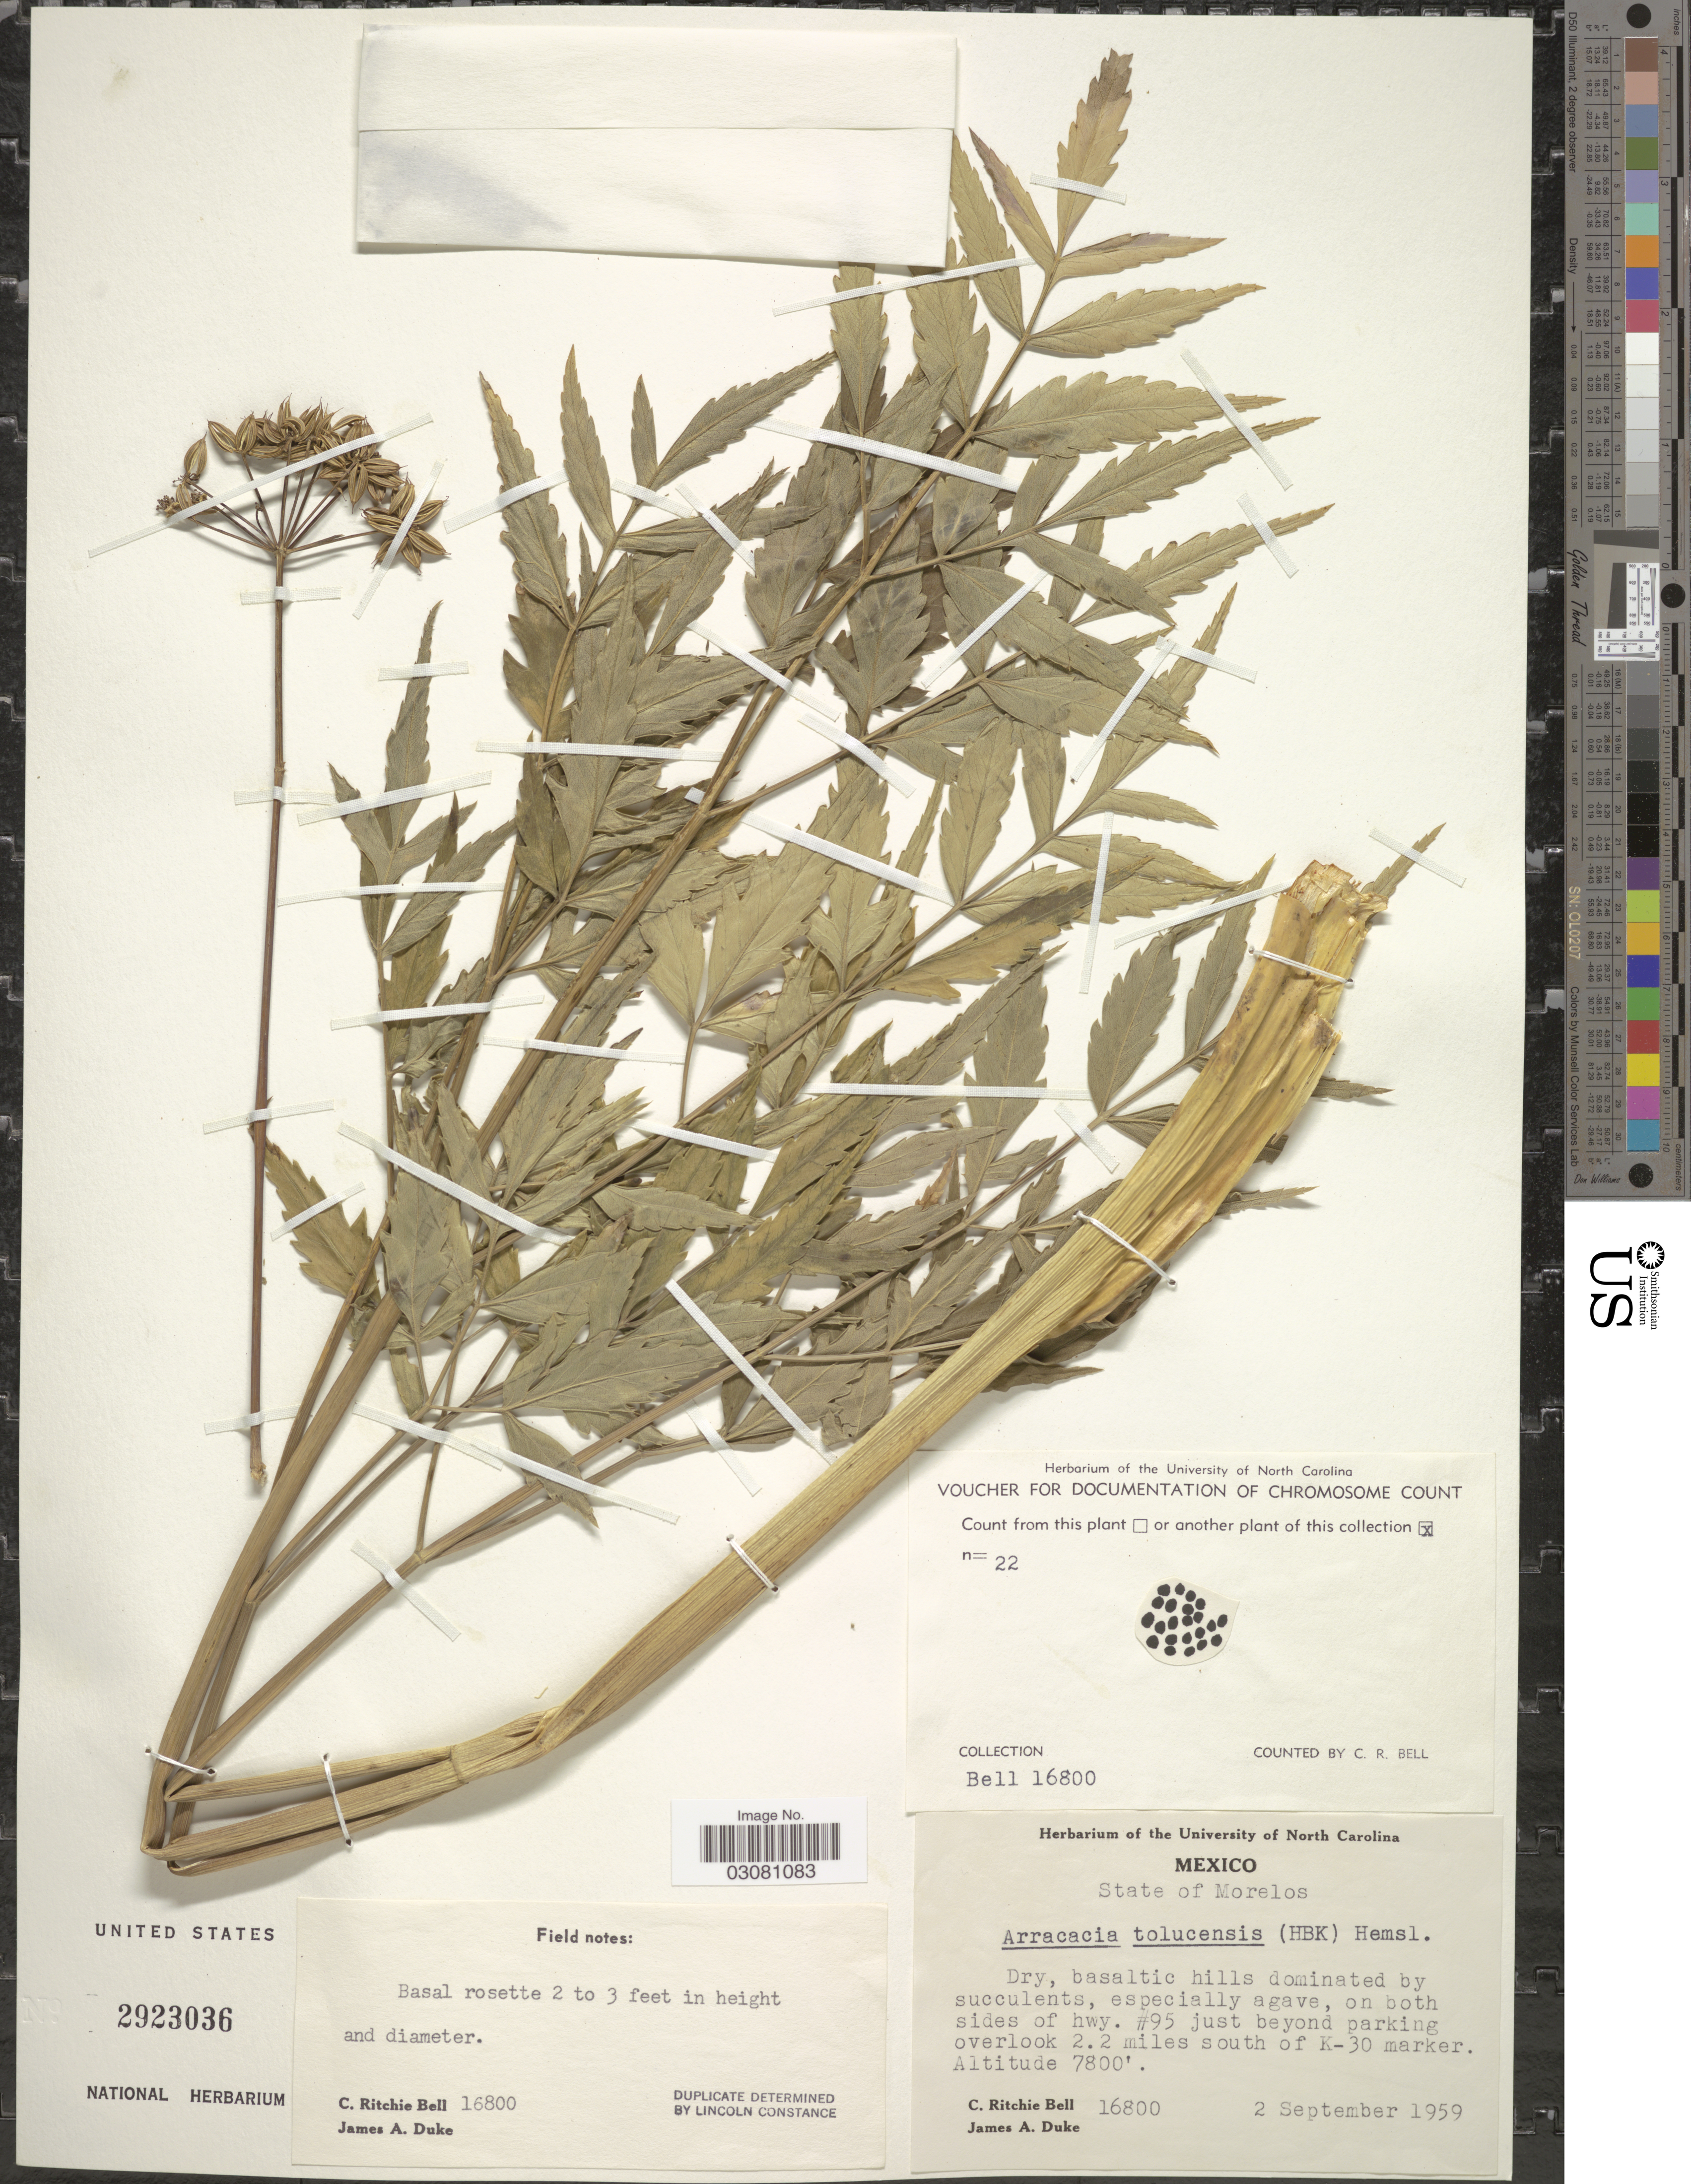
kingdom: Plantae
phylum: Tracheophyta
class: Magnoliopsida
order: Apiales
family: Apiaceae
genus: Arracacia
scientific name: Arracacia tolucensis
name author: (Kunth) Hemsl.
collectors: C. R. Bell & J. A. Duke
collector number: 16800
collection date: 1959-09-02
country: Mexico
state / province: Morelos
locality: On both sides of hwy. #95 just beyond parking overlook 2.2 miles south of K-30 marker.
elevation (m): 2377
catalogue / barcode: US 2923036